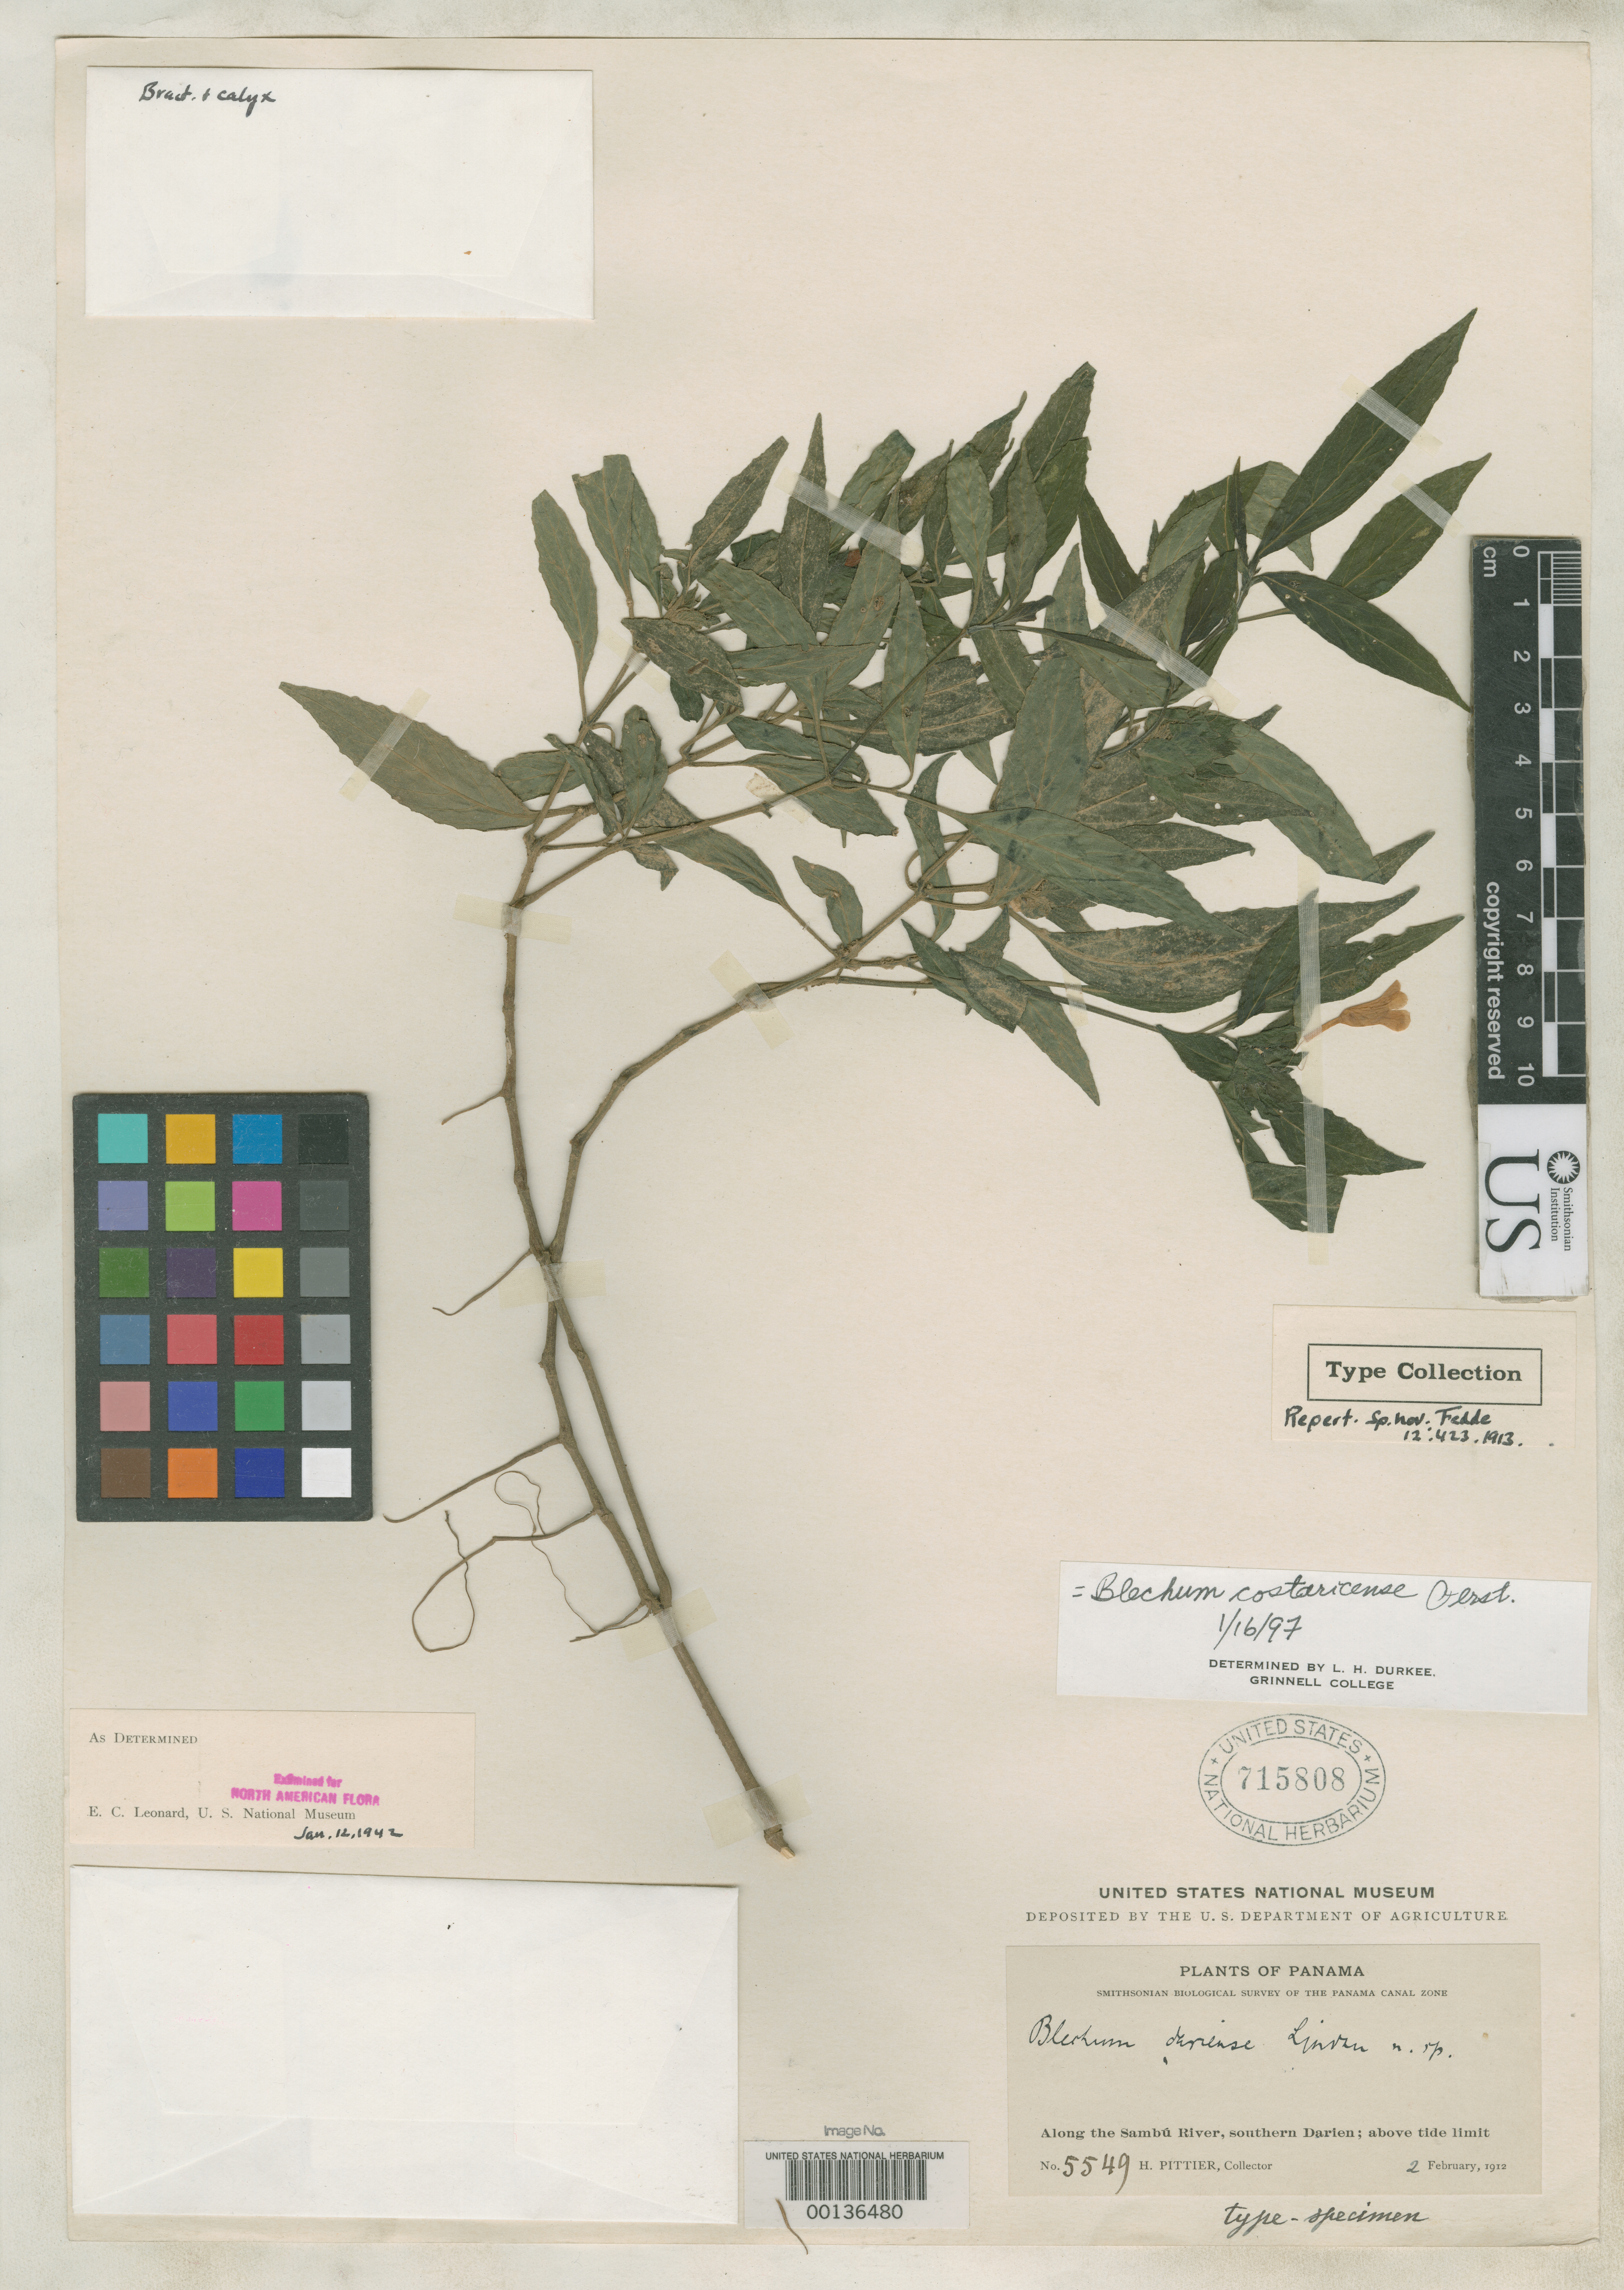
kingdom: Plantae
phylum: Tracheophyta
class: Magnoliopsida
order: Lamiales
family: Acanthaceae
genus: Blechum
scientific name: Blechum dariense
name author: Lindau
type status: Holotype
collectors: H. F. Pittier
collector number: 5549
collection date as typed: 02 Feb 1912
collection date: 1912-02-02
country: Panama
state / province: Darién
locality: Along Sambu River, above tide limit.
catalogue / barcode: US 715808